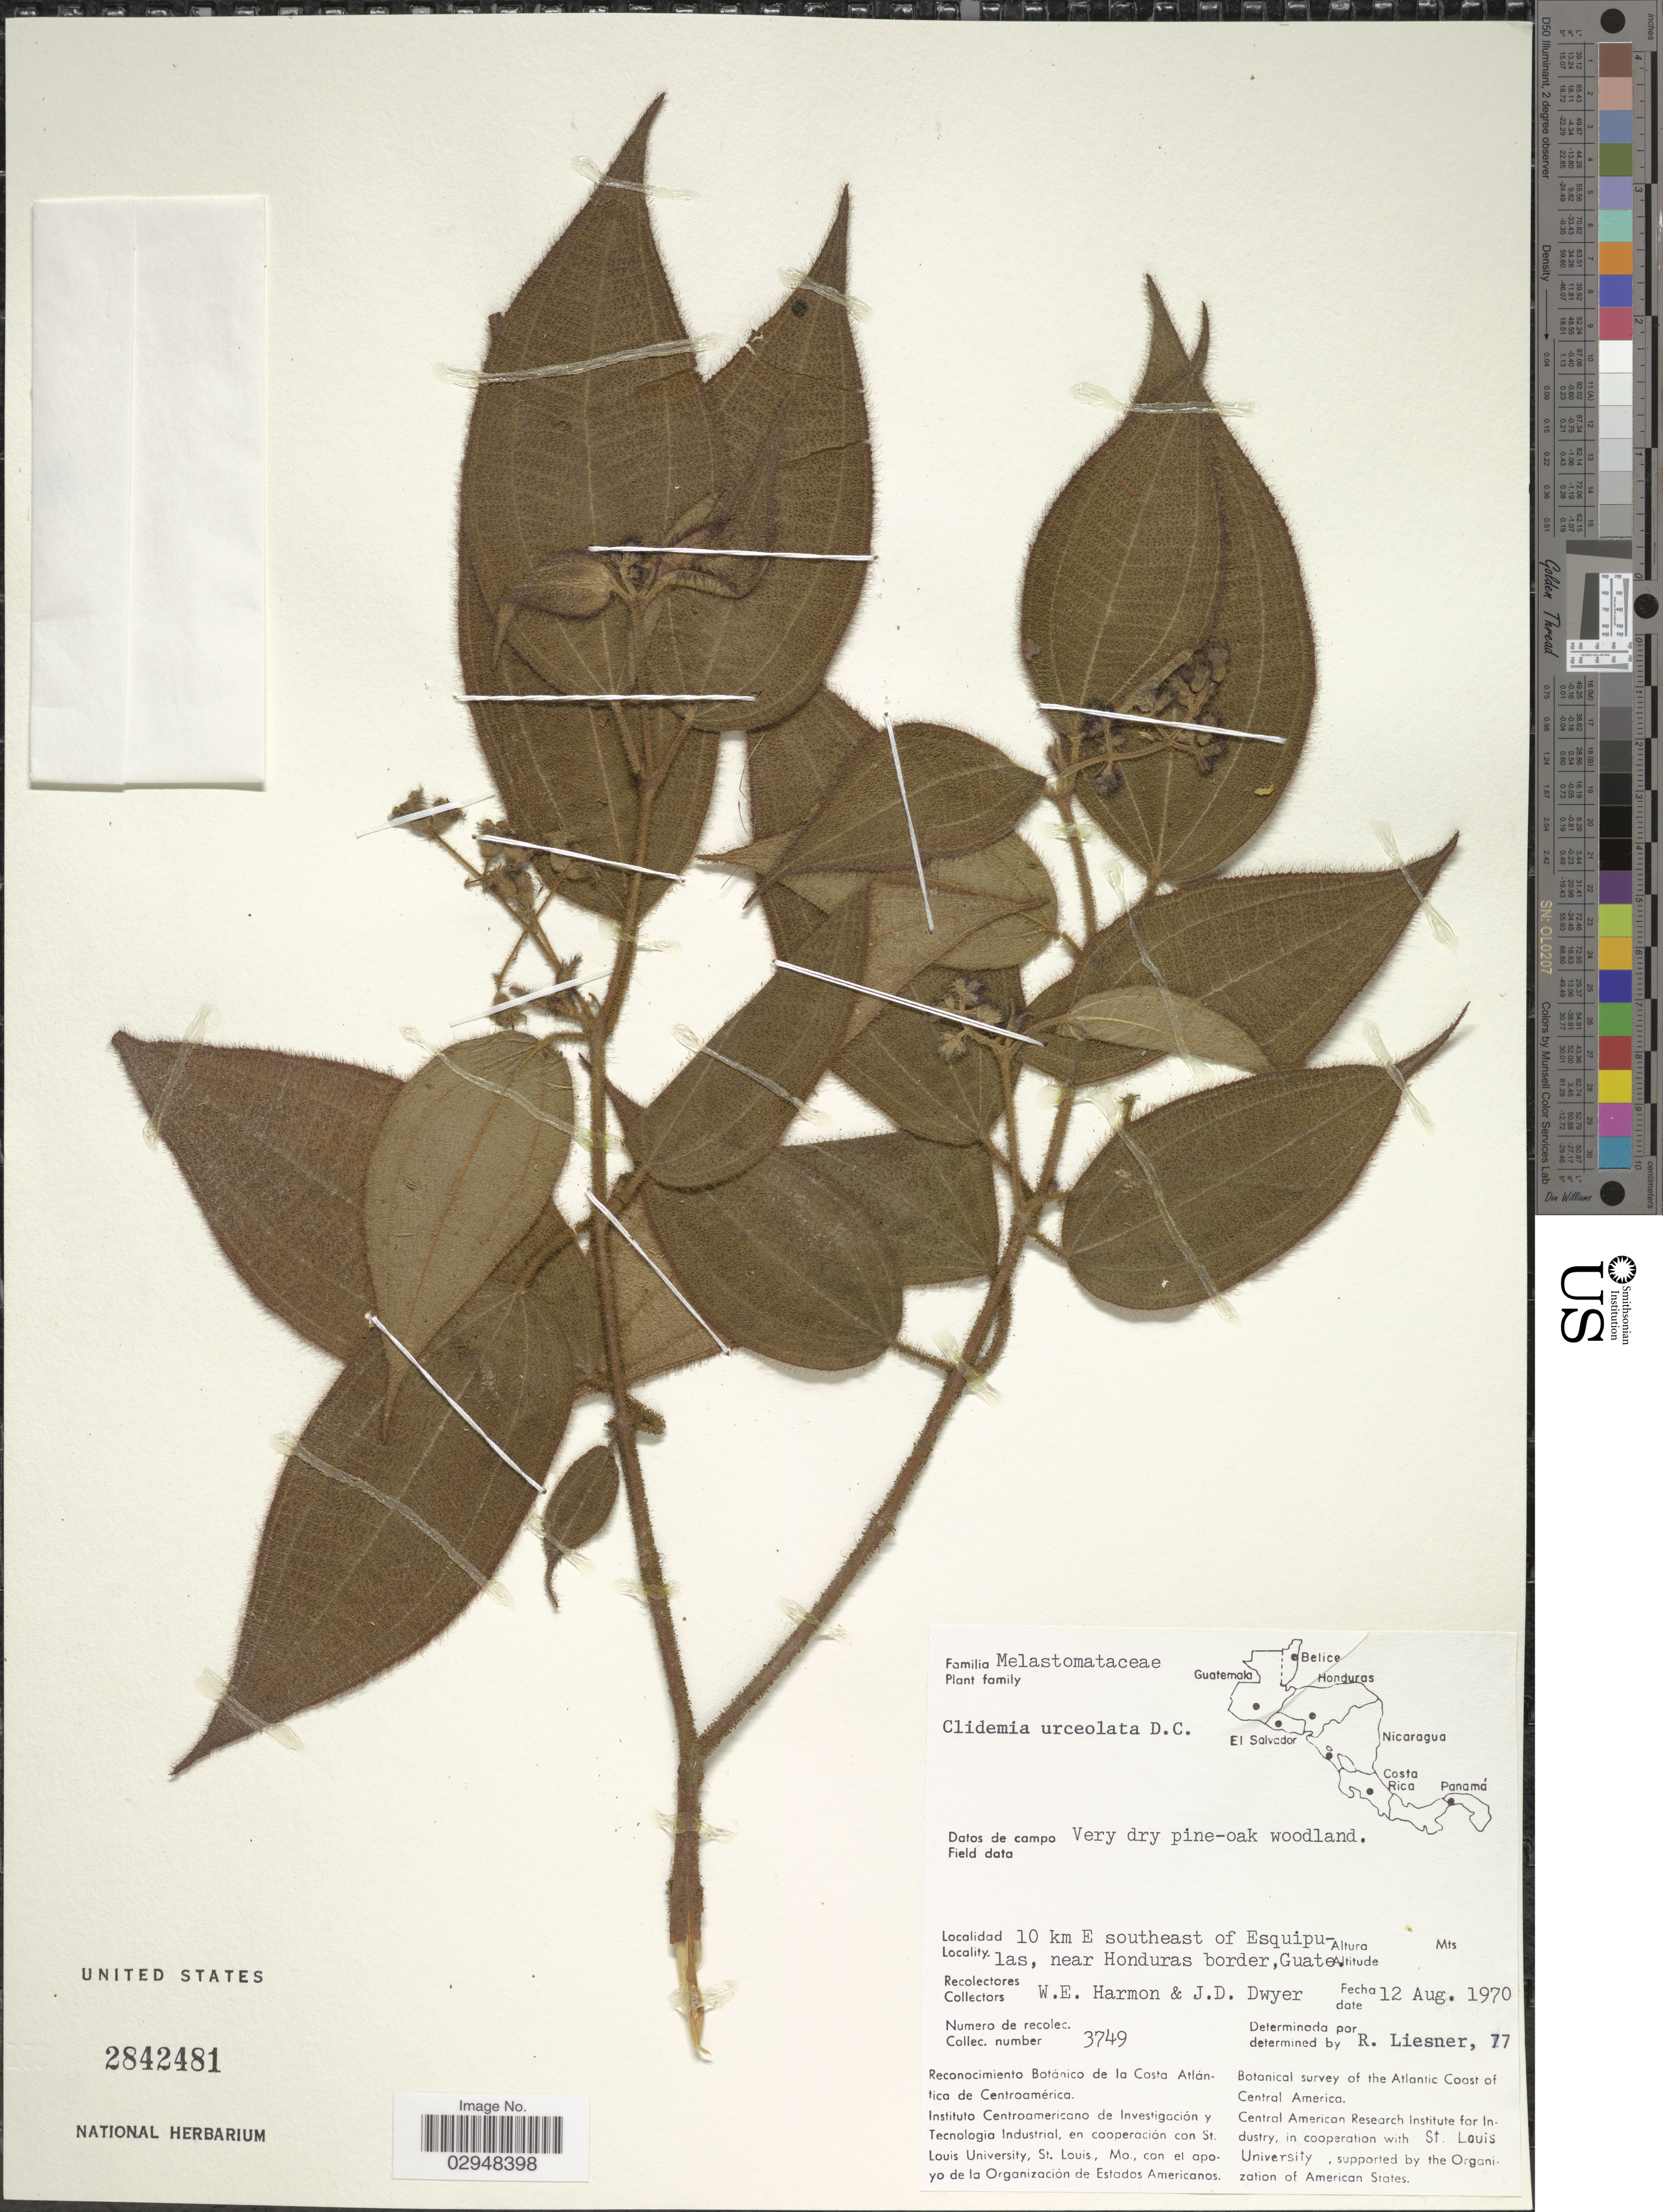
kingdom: Plantae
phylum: Tracheophyta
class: Magnoliopsida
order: Myrtales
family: Melastomataceae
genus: Clidemia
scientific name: Clidemia urceolata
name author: DC.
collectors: W. E. Harmon & J. D. Dwyer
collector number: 3749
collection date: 1970-08-12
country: Guatemala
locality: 10 km E southeast of Esquipulas, near Honduras border.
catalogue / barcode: US 2842481